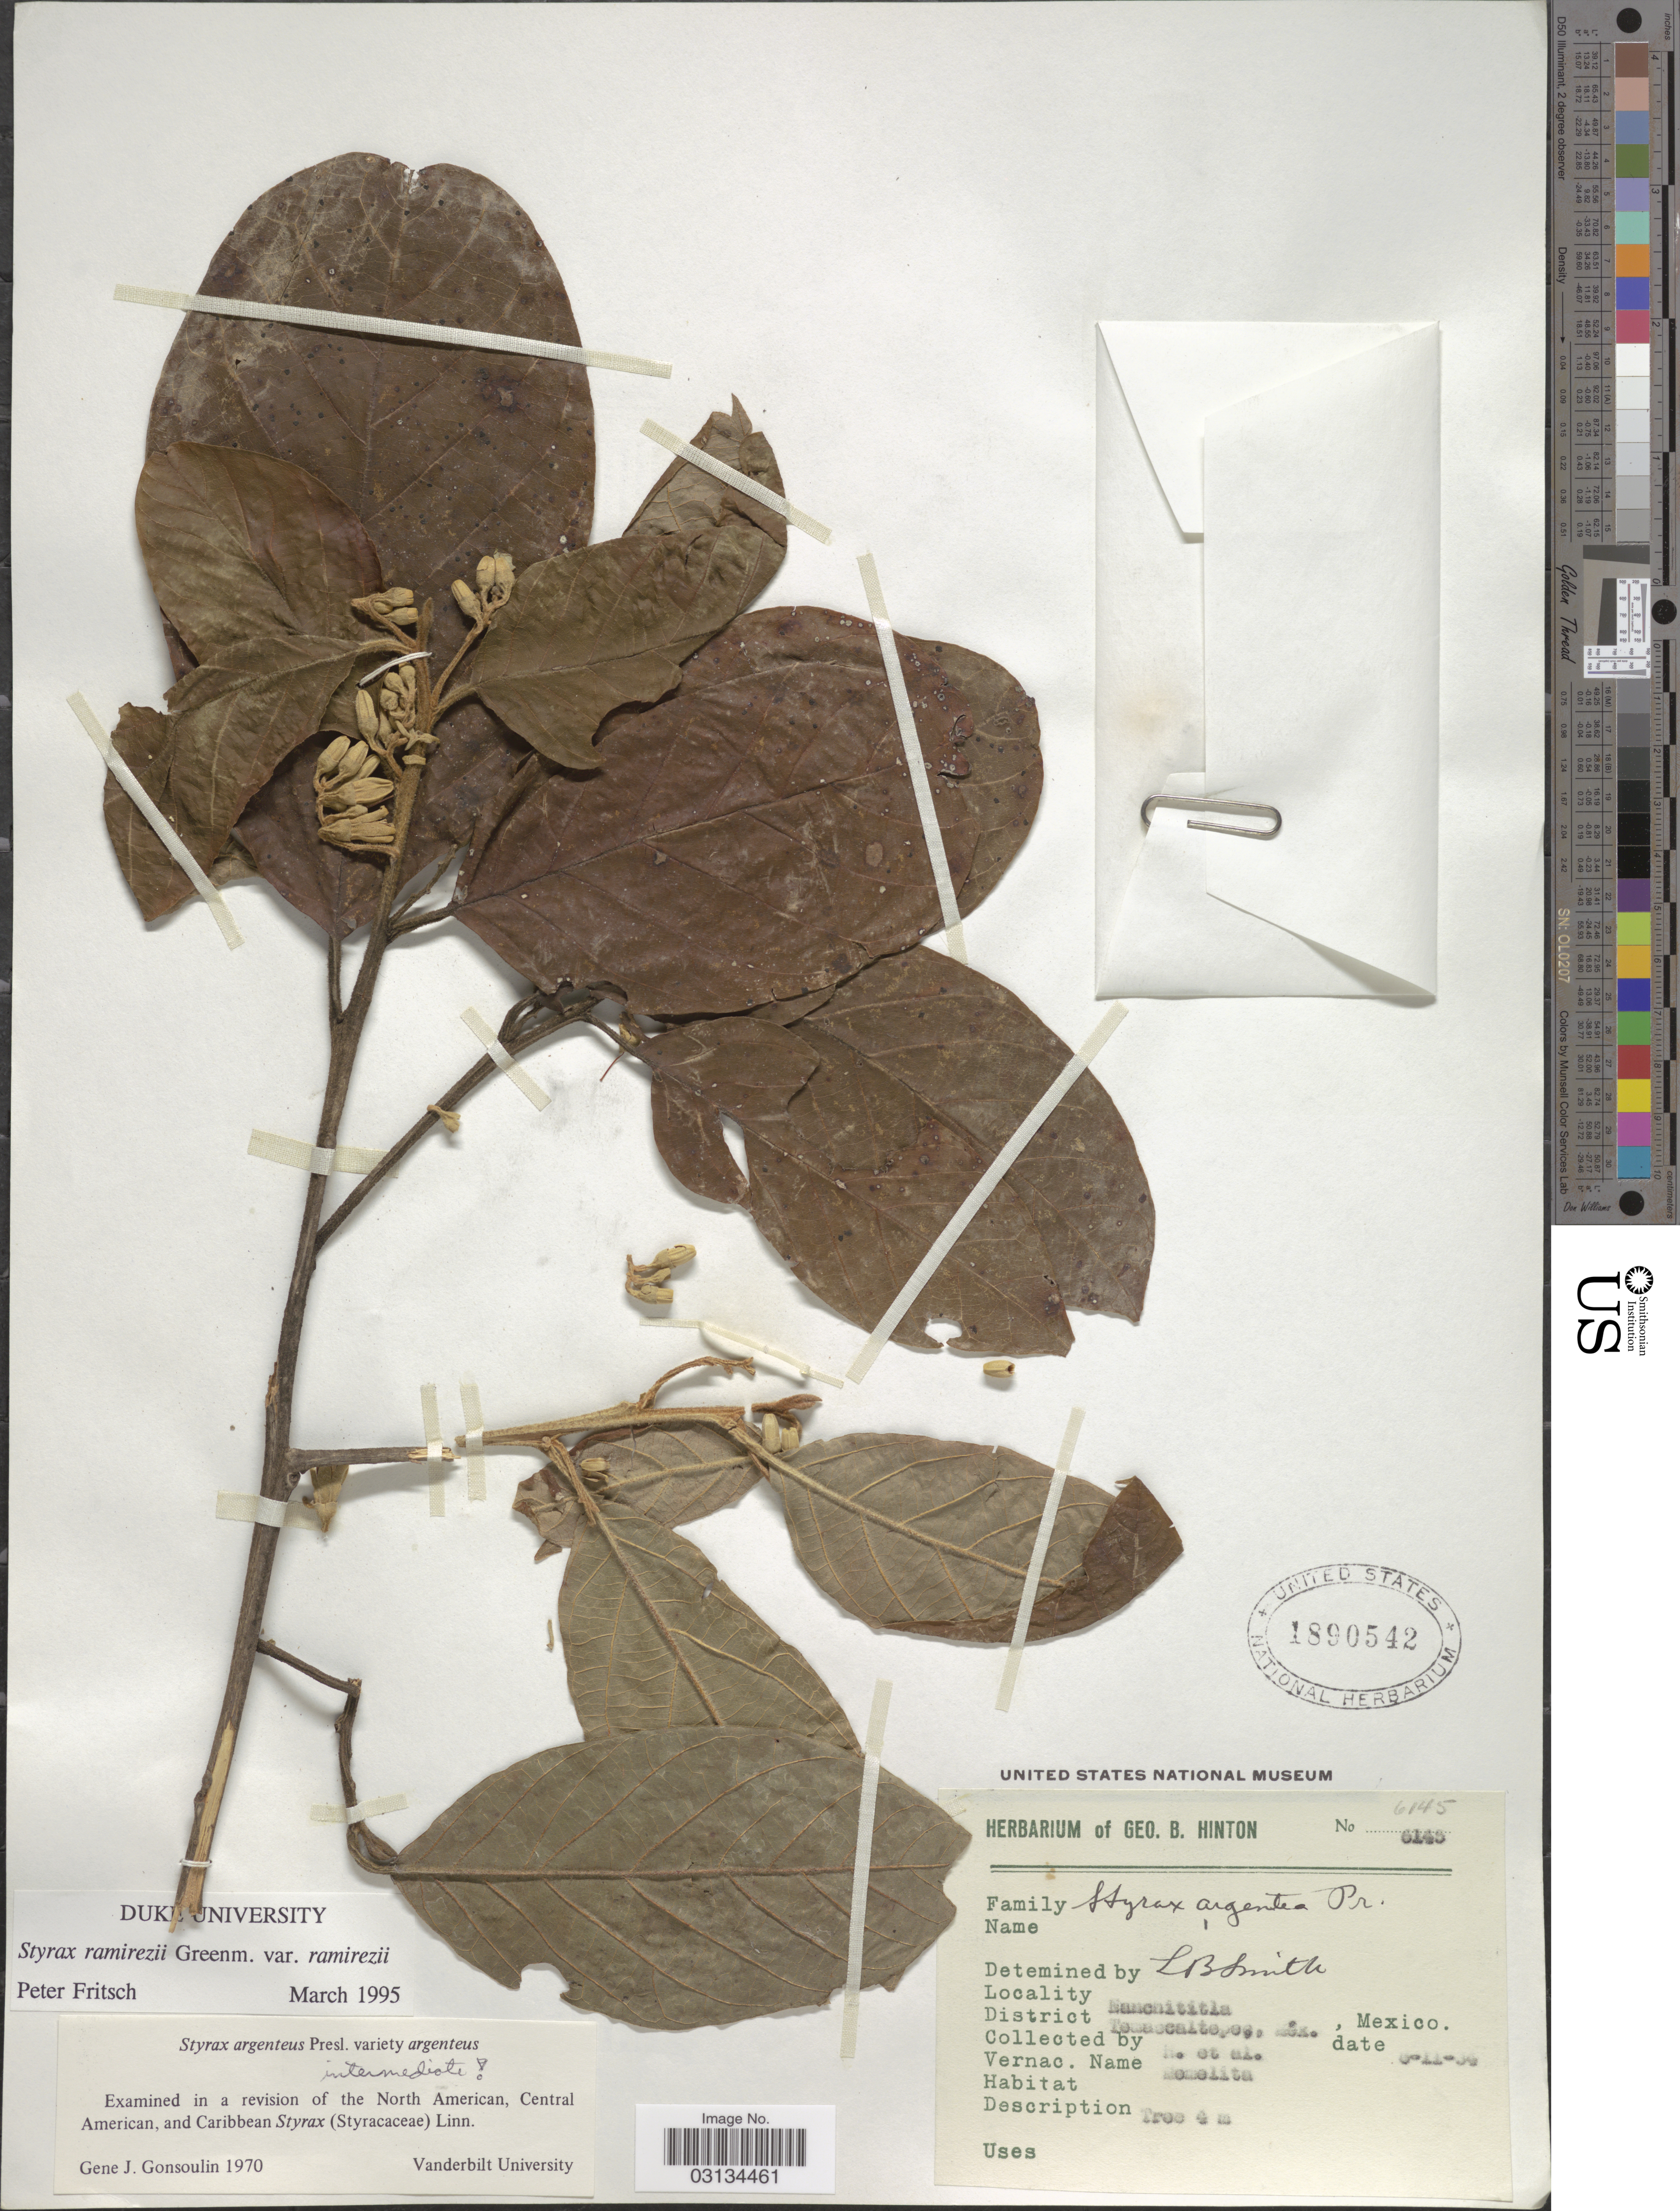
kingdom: Plantae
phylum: Tracheophyta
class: Magnoliopsida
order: Ericales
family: Styracaceae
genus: Styrax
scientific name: Styrax ramirezii var. ramirezii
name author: Greenm.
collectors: G. B. Hinton & et al.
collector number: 6145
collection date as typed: Transcribed d/m/y: 6/11/34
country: Mexico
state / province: México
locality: Nanchititla. District Temascaltepec.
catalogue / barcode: US 1890542